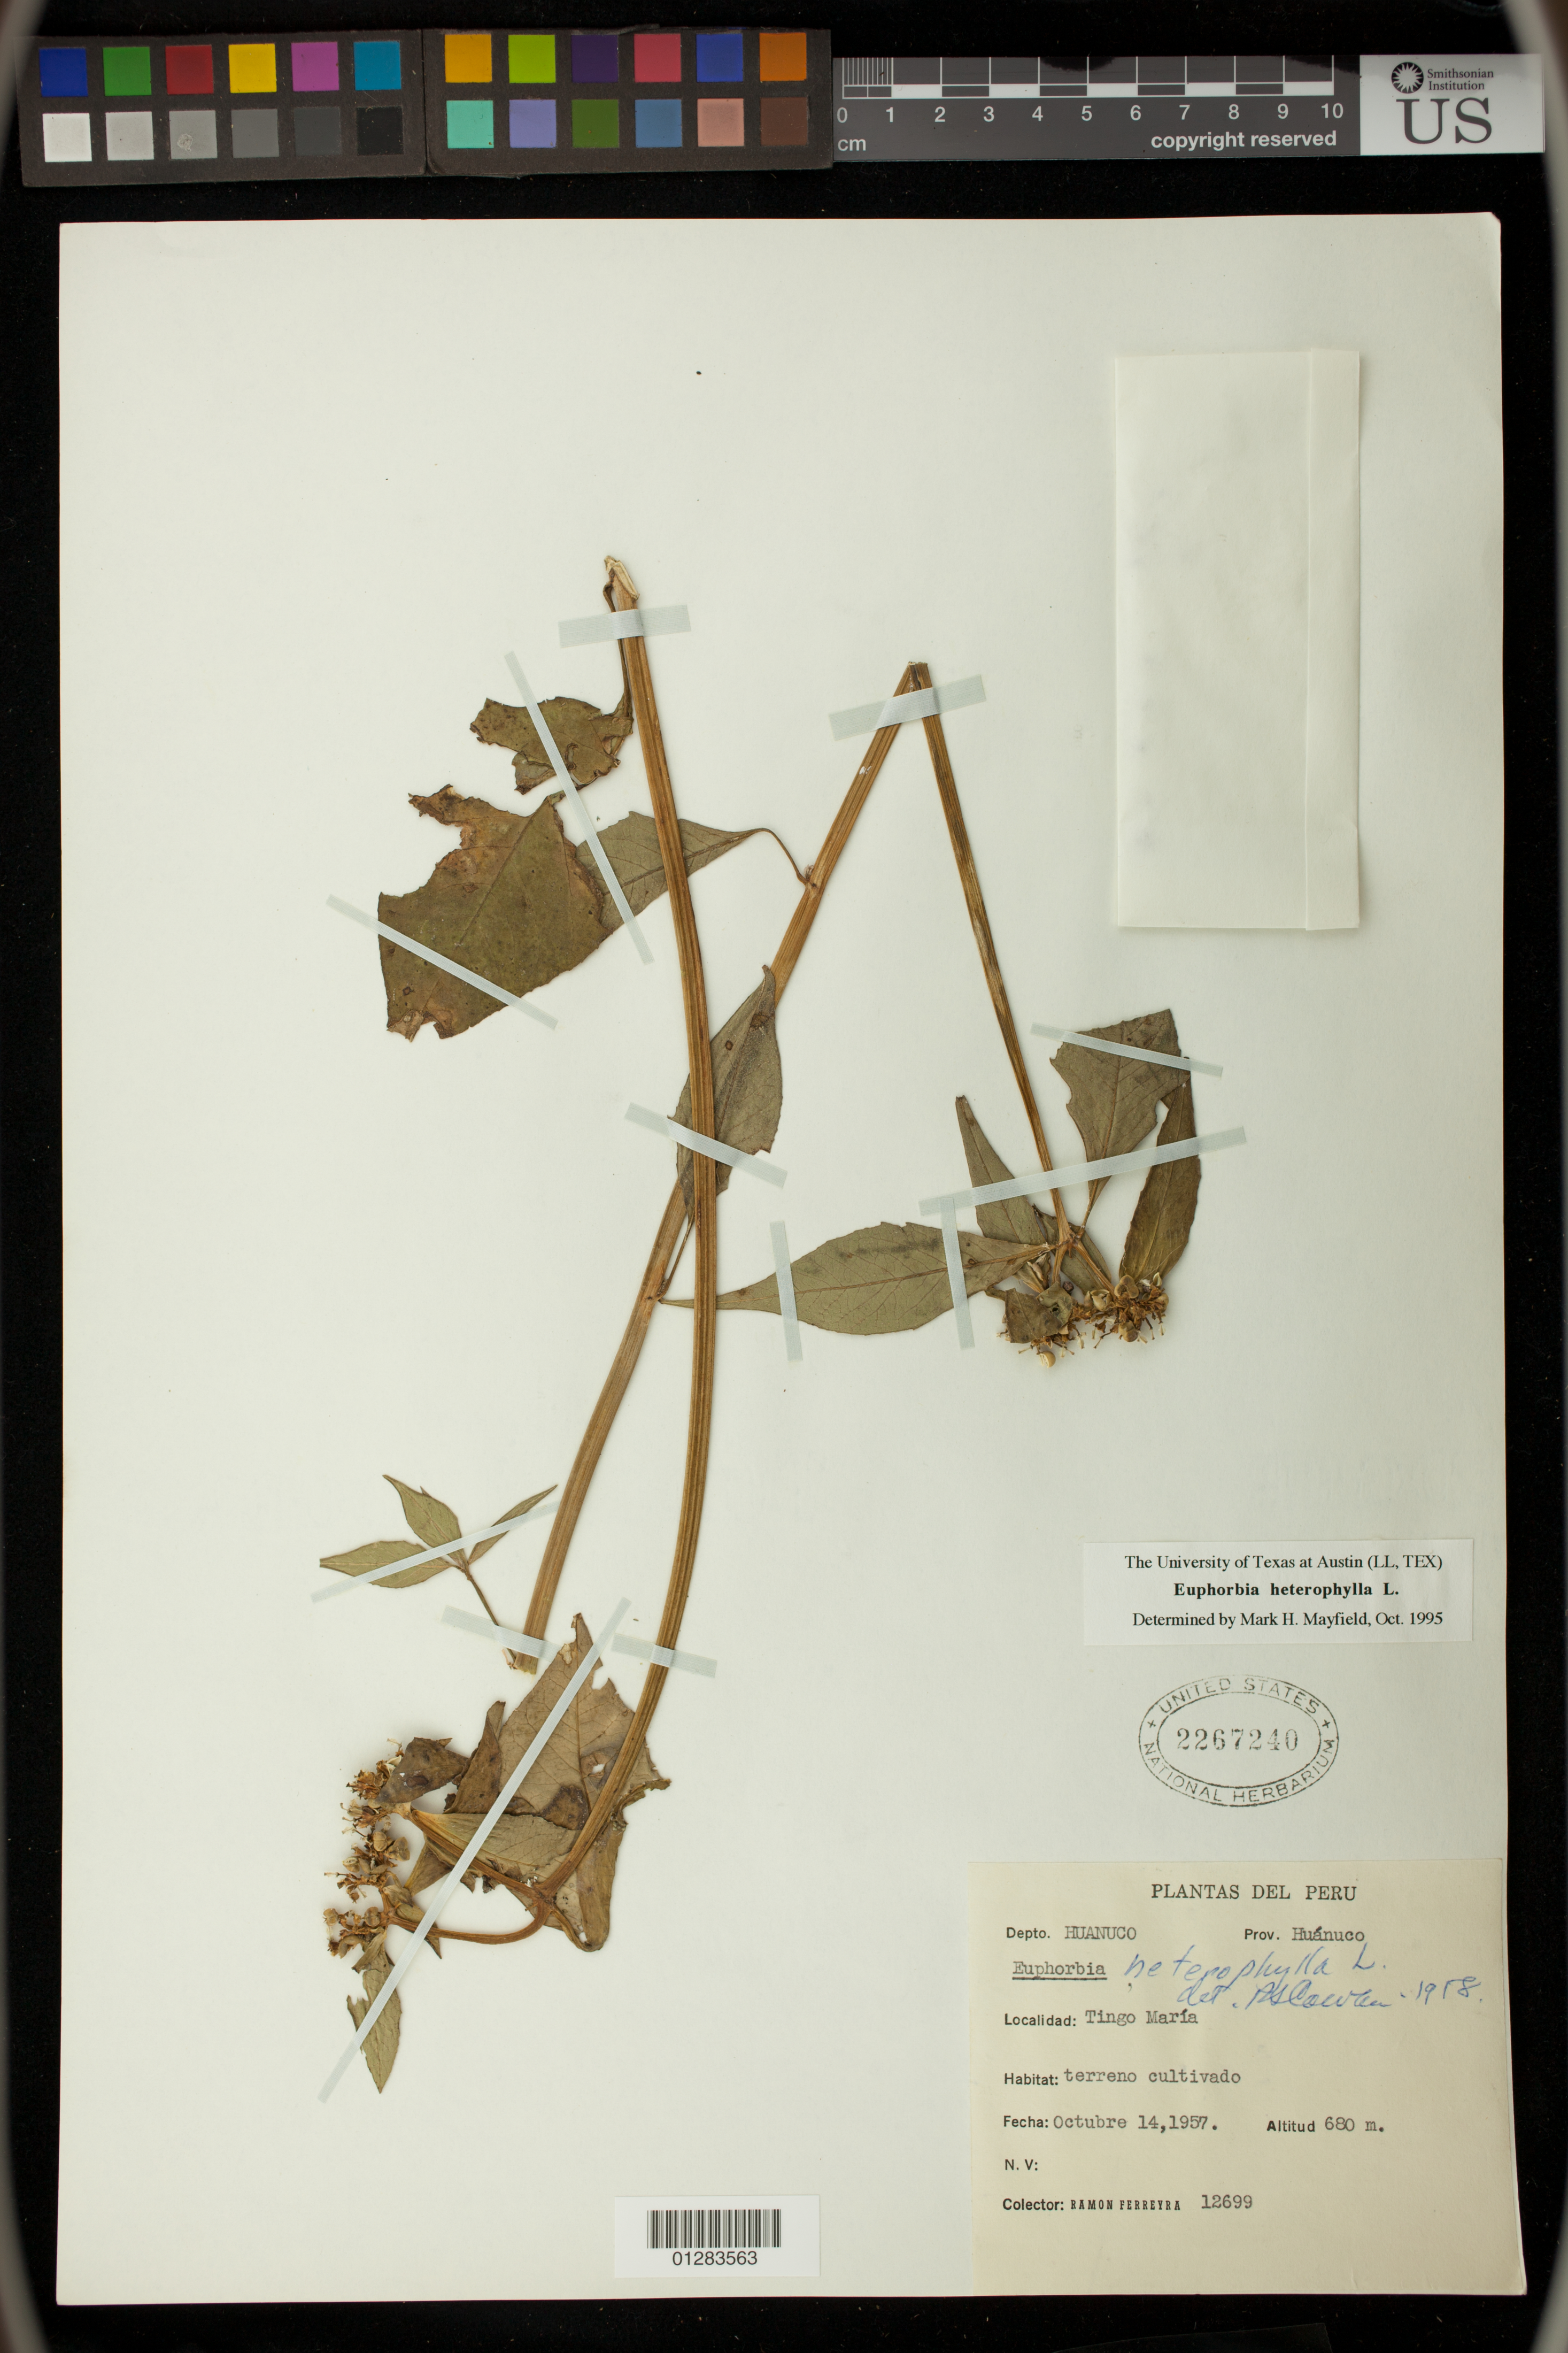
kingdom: Plantae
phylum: Tracheophyta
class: Magnoliopsida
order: Malpighiales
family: Euphorbiaceae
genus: Euphorbia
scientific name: Euphorbia heterophylla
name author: L.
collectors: R. A. Ferreyra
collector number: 12699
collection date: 1957-10-14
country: Peru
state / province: Huánuco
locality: Tingo María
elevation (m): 680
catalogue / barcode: US 2267240